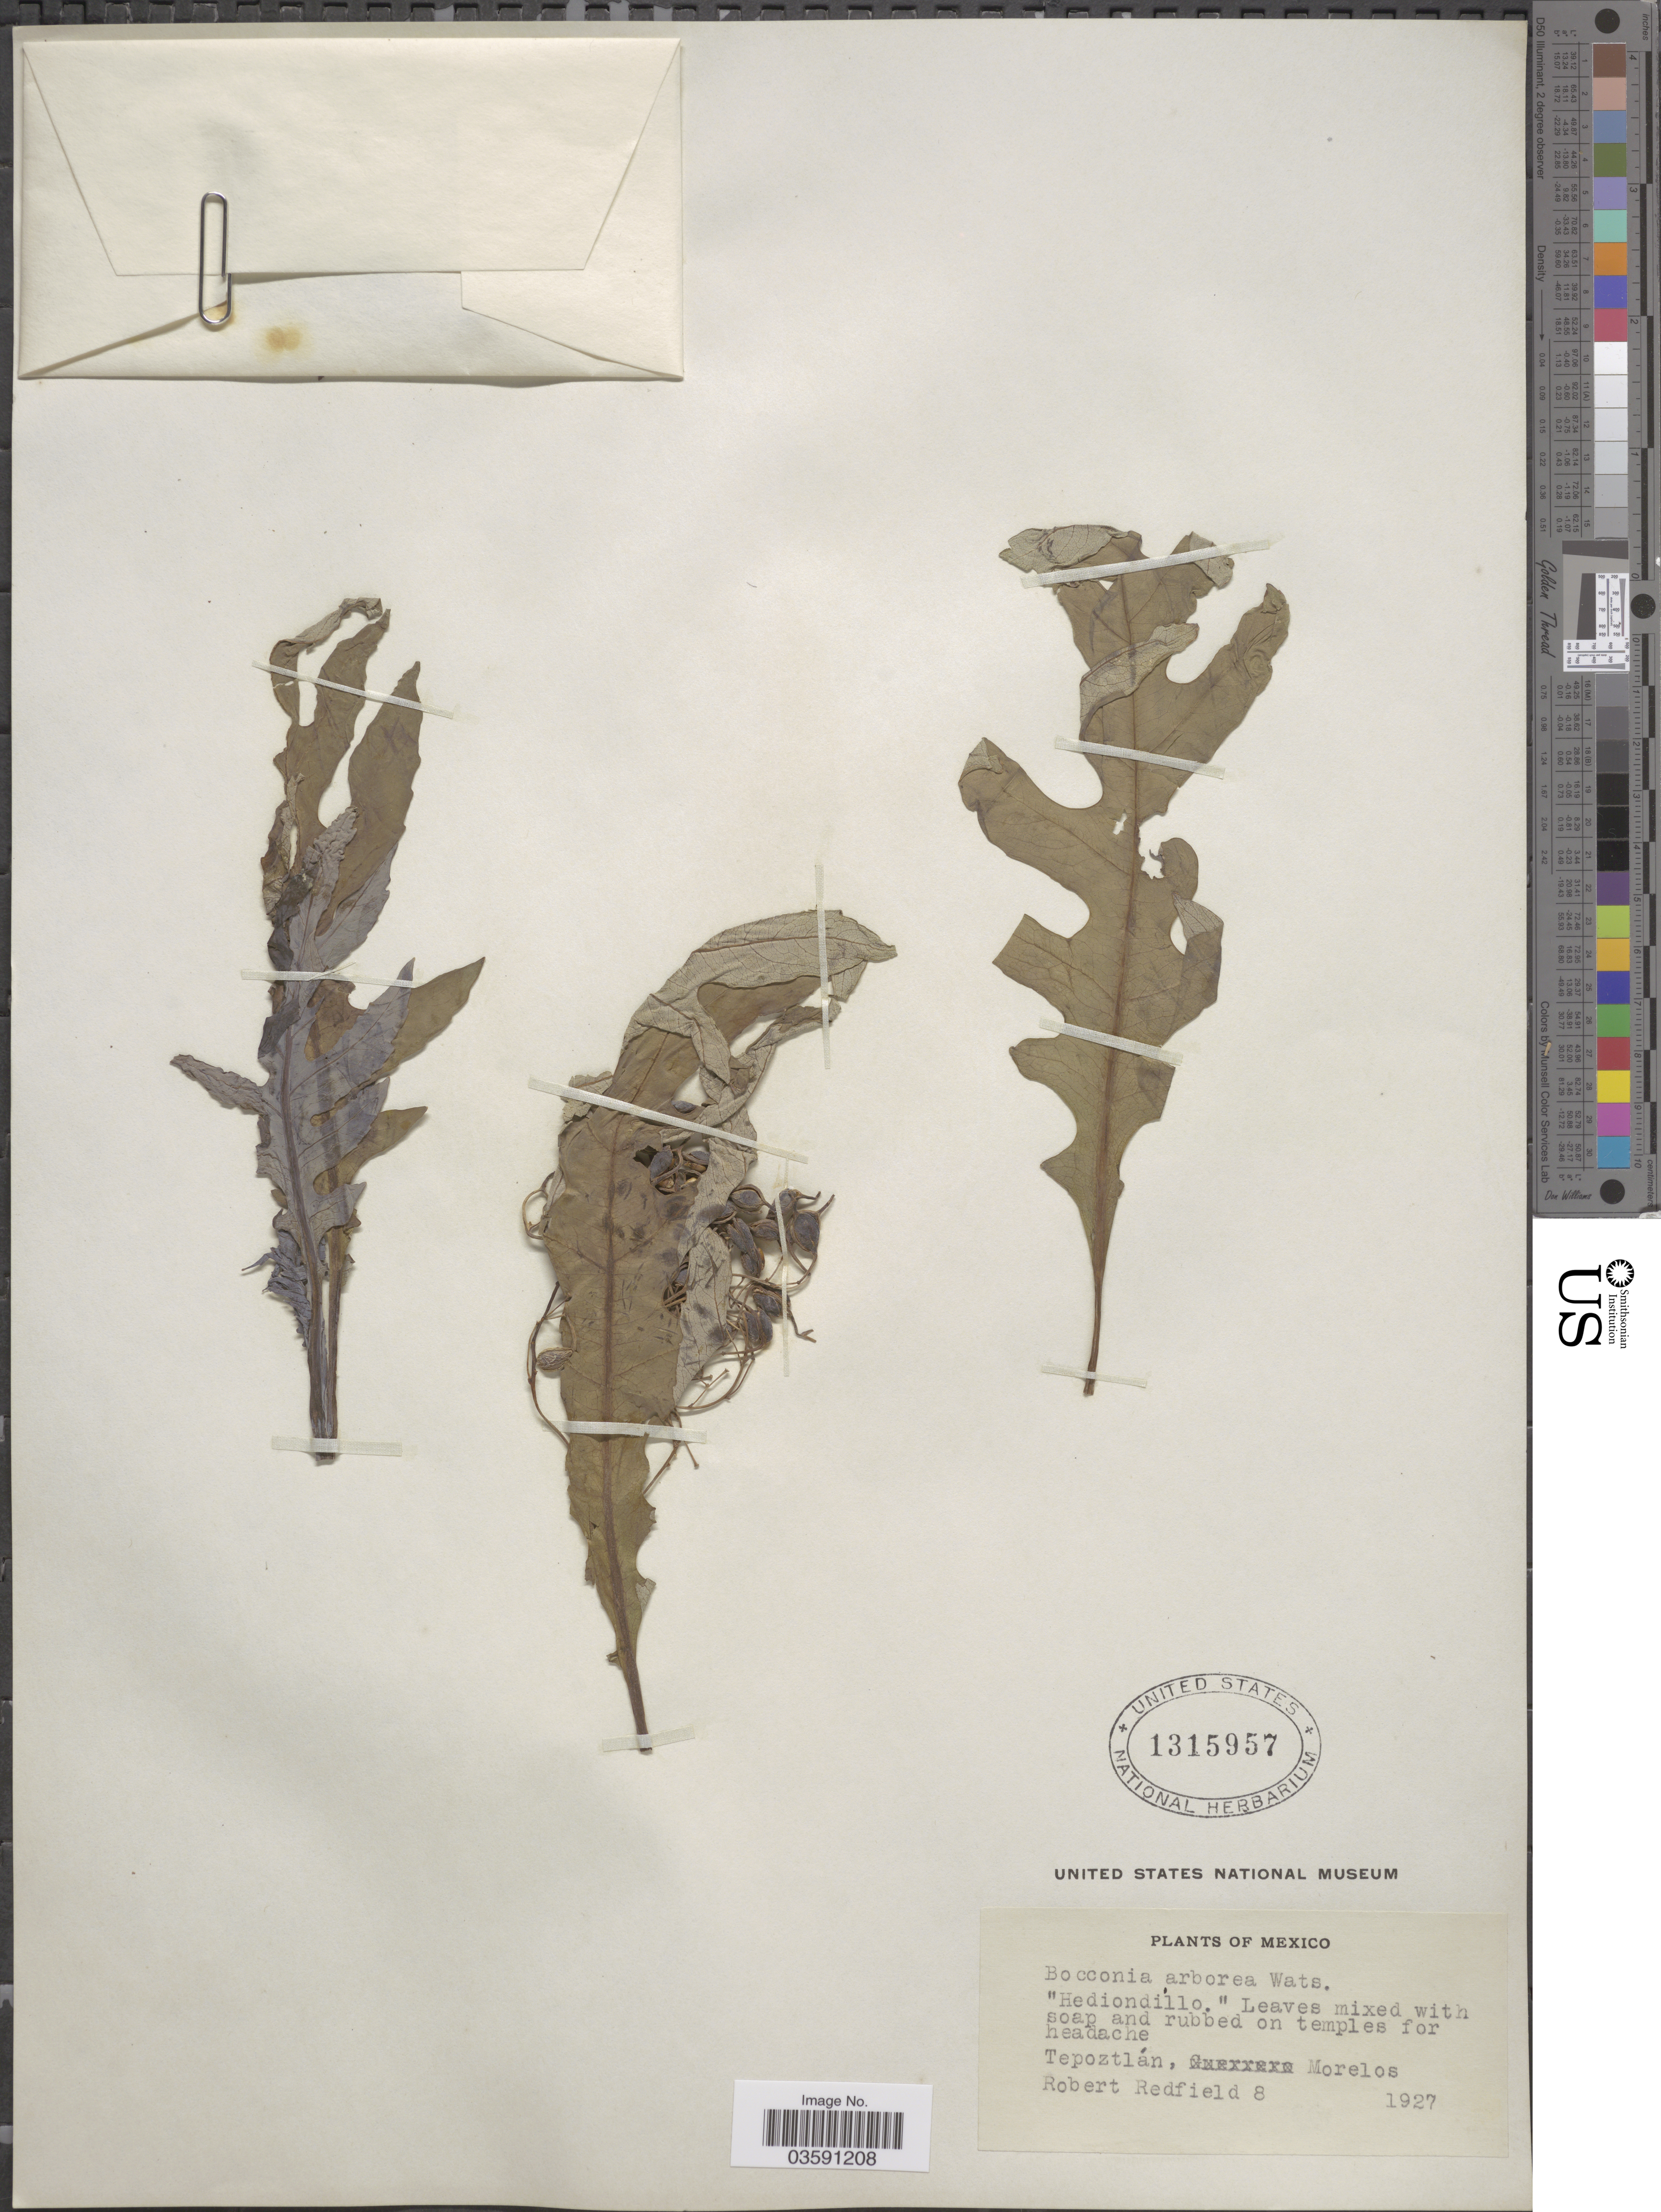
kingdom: Plantae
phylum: Tracheophyta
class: Magnoliopsida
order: Ranunculales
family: Papaveraceae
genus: Bocconia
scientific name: Bocconia arborea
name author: S. Watson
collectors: R. Redfield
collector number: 8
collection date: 1927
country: Mexico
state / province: Morelos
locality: Tepoztlán.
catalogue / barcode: US 1315957